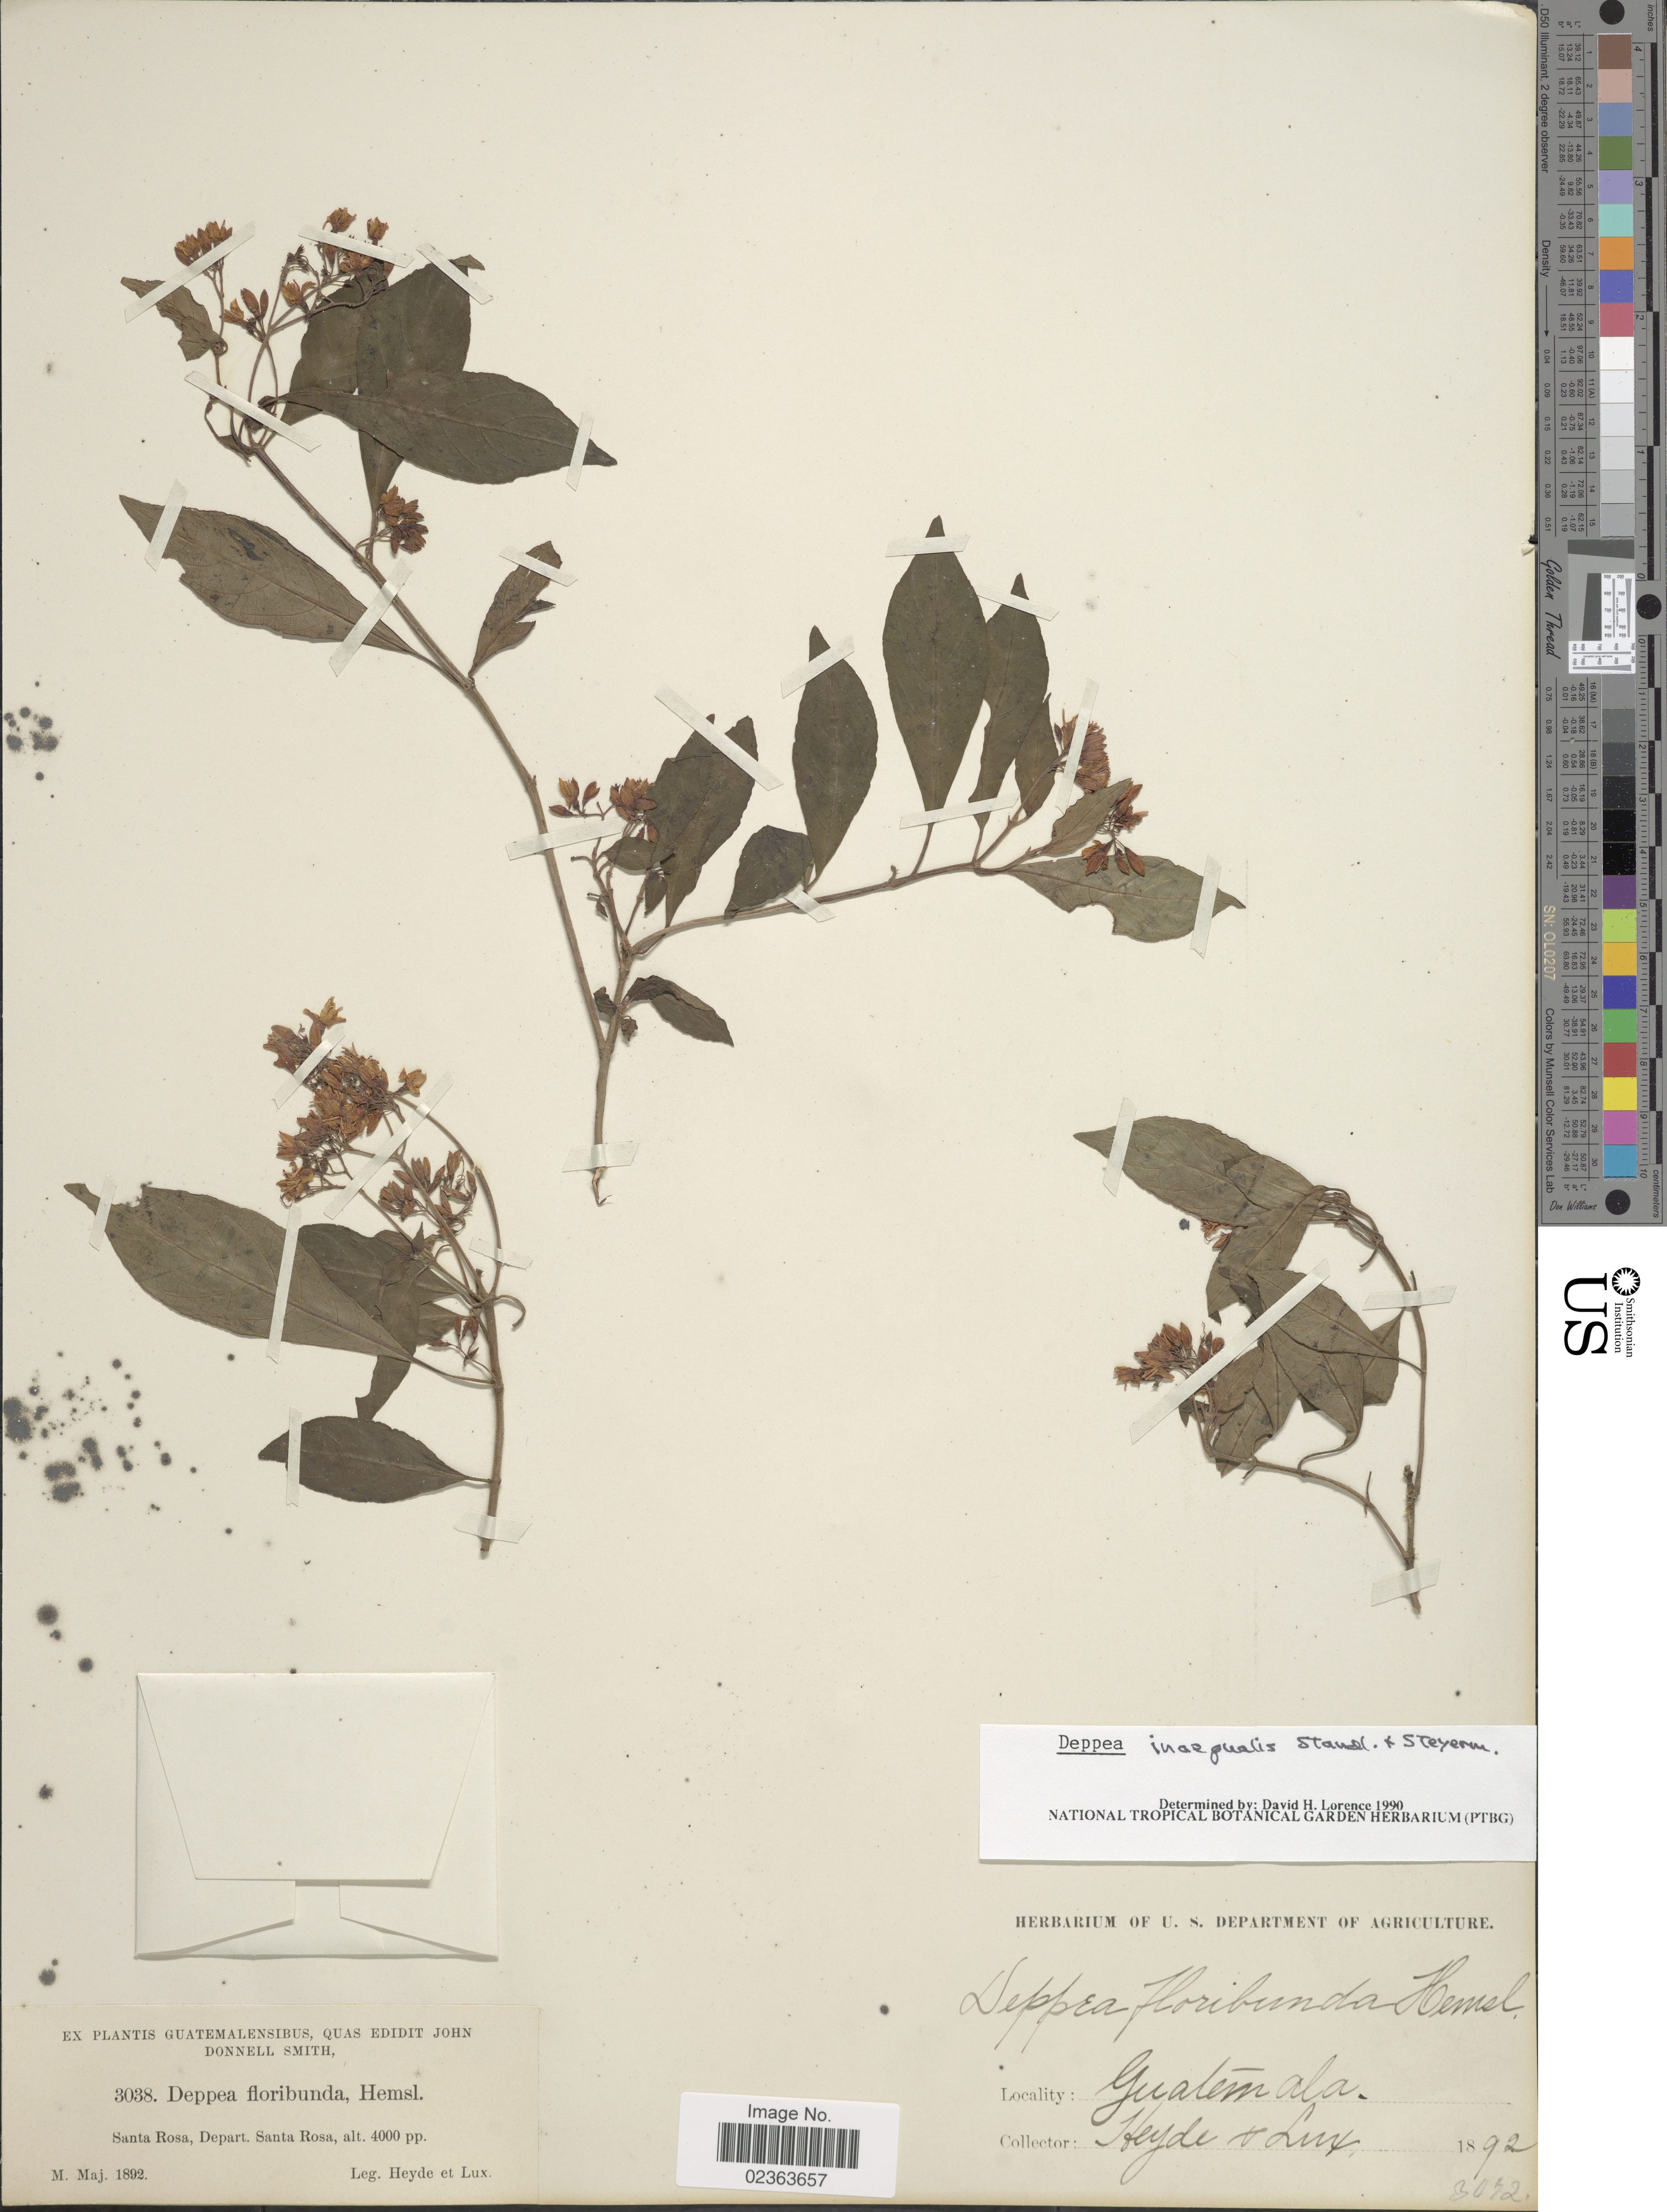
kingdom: Plantae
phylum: Tracheophyta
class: Magnoliopsida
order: Gentianales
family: Rubiaceae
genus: Deppea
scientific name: Deppea inaequalis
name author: Standl. & Steyerm.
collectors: Heyde & Lux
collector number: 3038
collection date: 1892-05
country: Guatemala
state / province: Santa Rosa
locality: Santa Rosa, Depart Santa Rosa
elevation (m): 1219